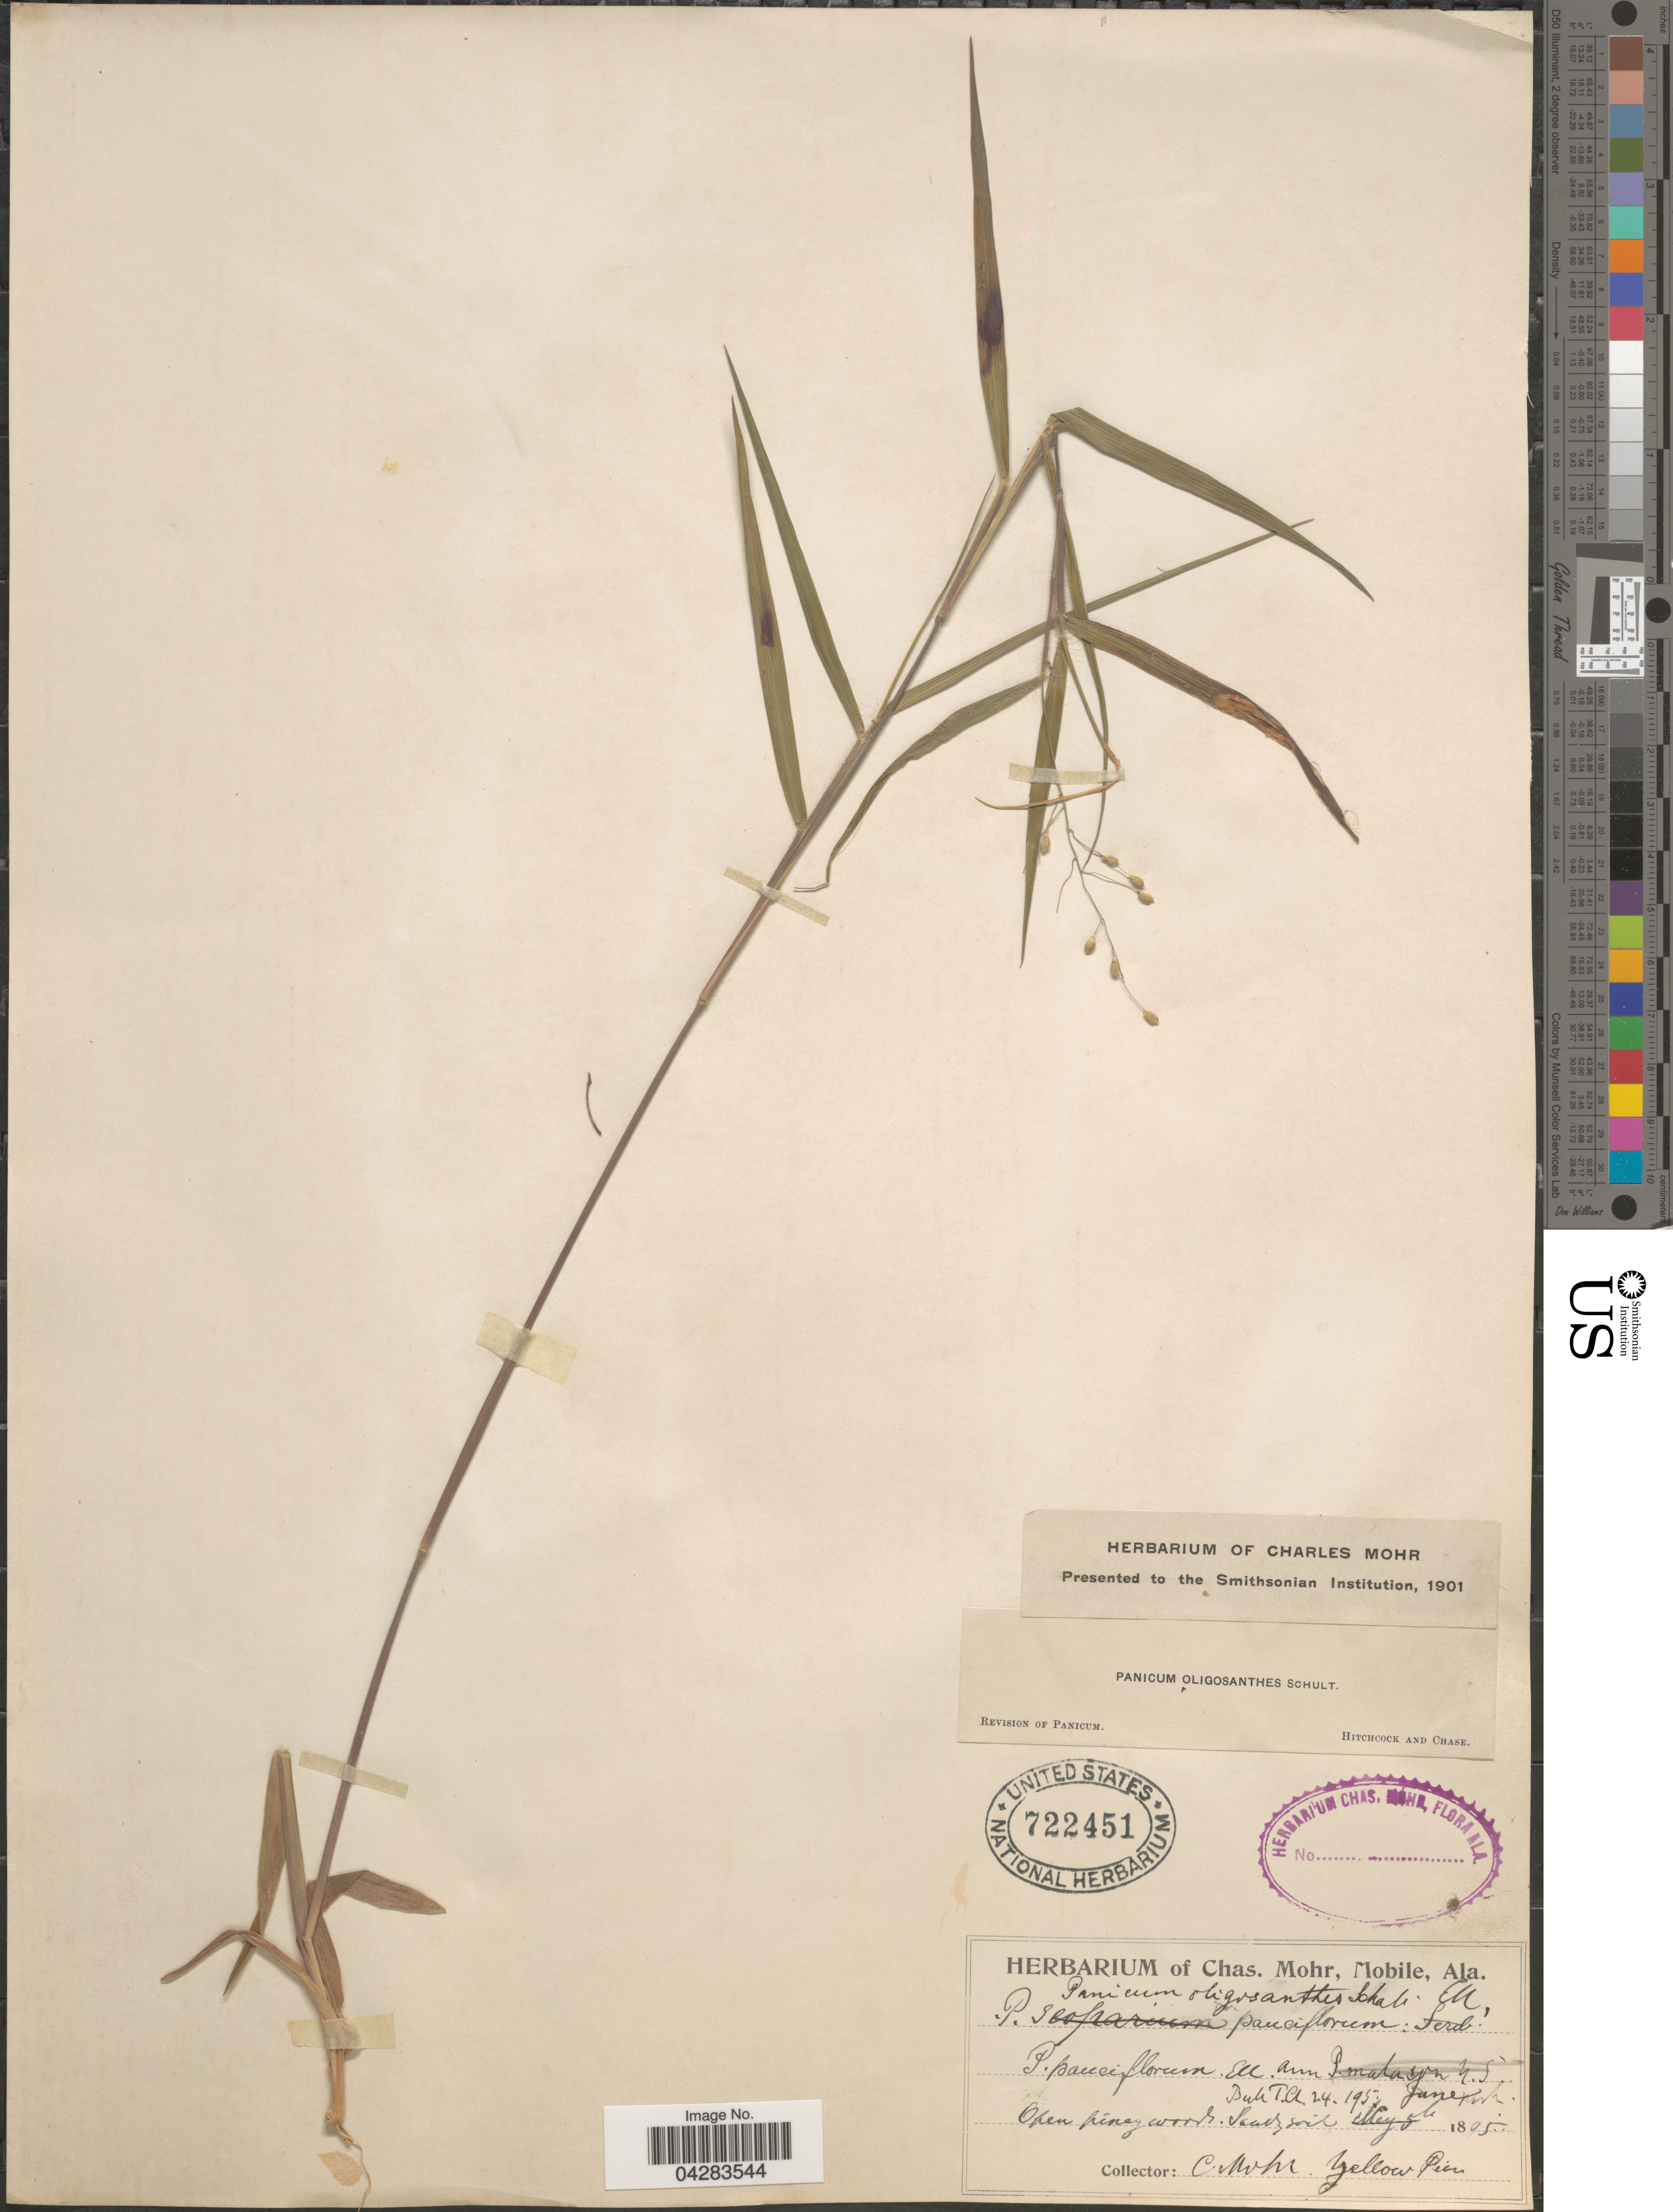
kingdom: Plantae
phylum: Tracheophyta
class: Liliopsida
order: Poales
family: Poaceae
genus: Dichanthelium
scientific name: Dichanthelium oligosanthes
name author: (Schult.) Gould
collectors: Mohr, C. T. (herbarium)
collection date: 1895-06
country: United States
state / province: Alabama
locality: Yellow Pine.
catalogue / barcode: US 722451